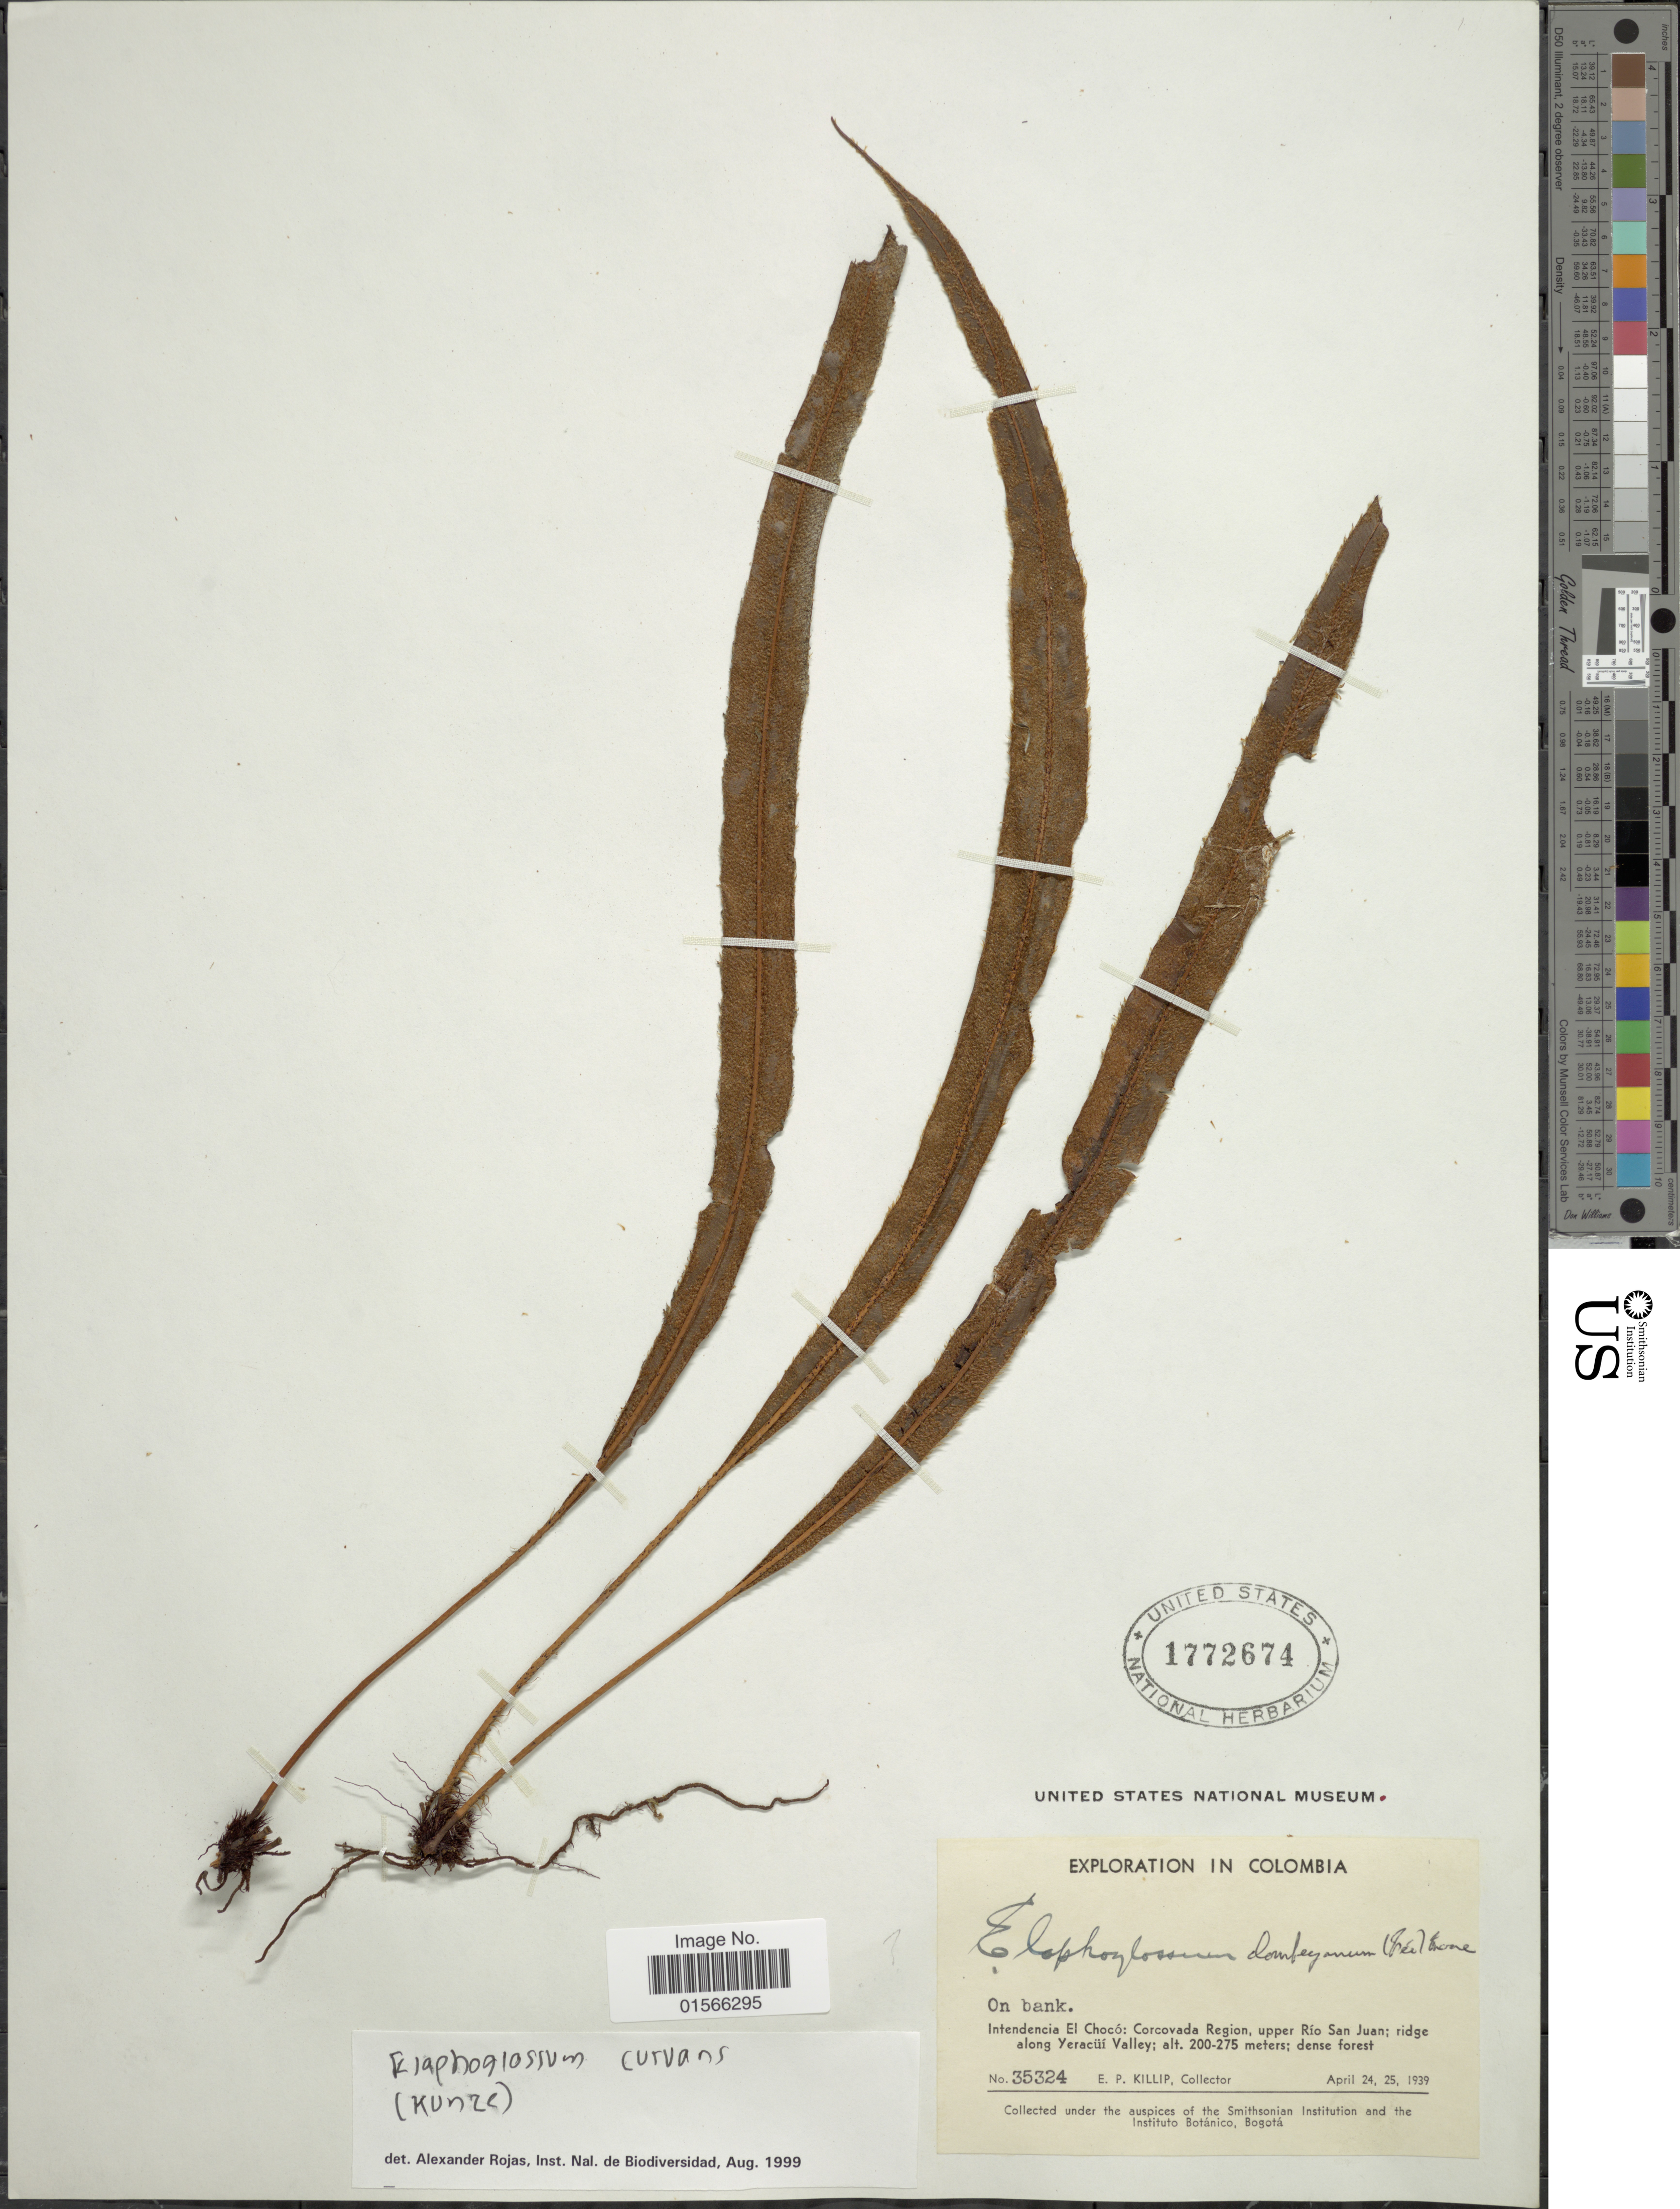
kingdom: Plantae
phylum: Tracheophyta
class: Polypodiopsida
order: Polypodiales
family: Dryopteridaceae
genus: Elaphoglossum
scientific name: Elaphoglossum curvans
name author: (Kunze) A. Rojas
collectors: E. P. Killip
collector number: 35324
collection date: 1939-04-24/1939-04-25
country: Colombia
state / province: Chocó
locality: Intendencia El Chocó: Corcovada Region, upper Río San Juan; ridge along Yeracüí Valley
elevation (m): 200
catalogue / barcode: US 1772674